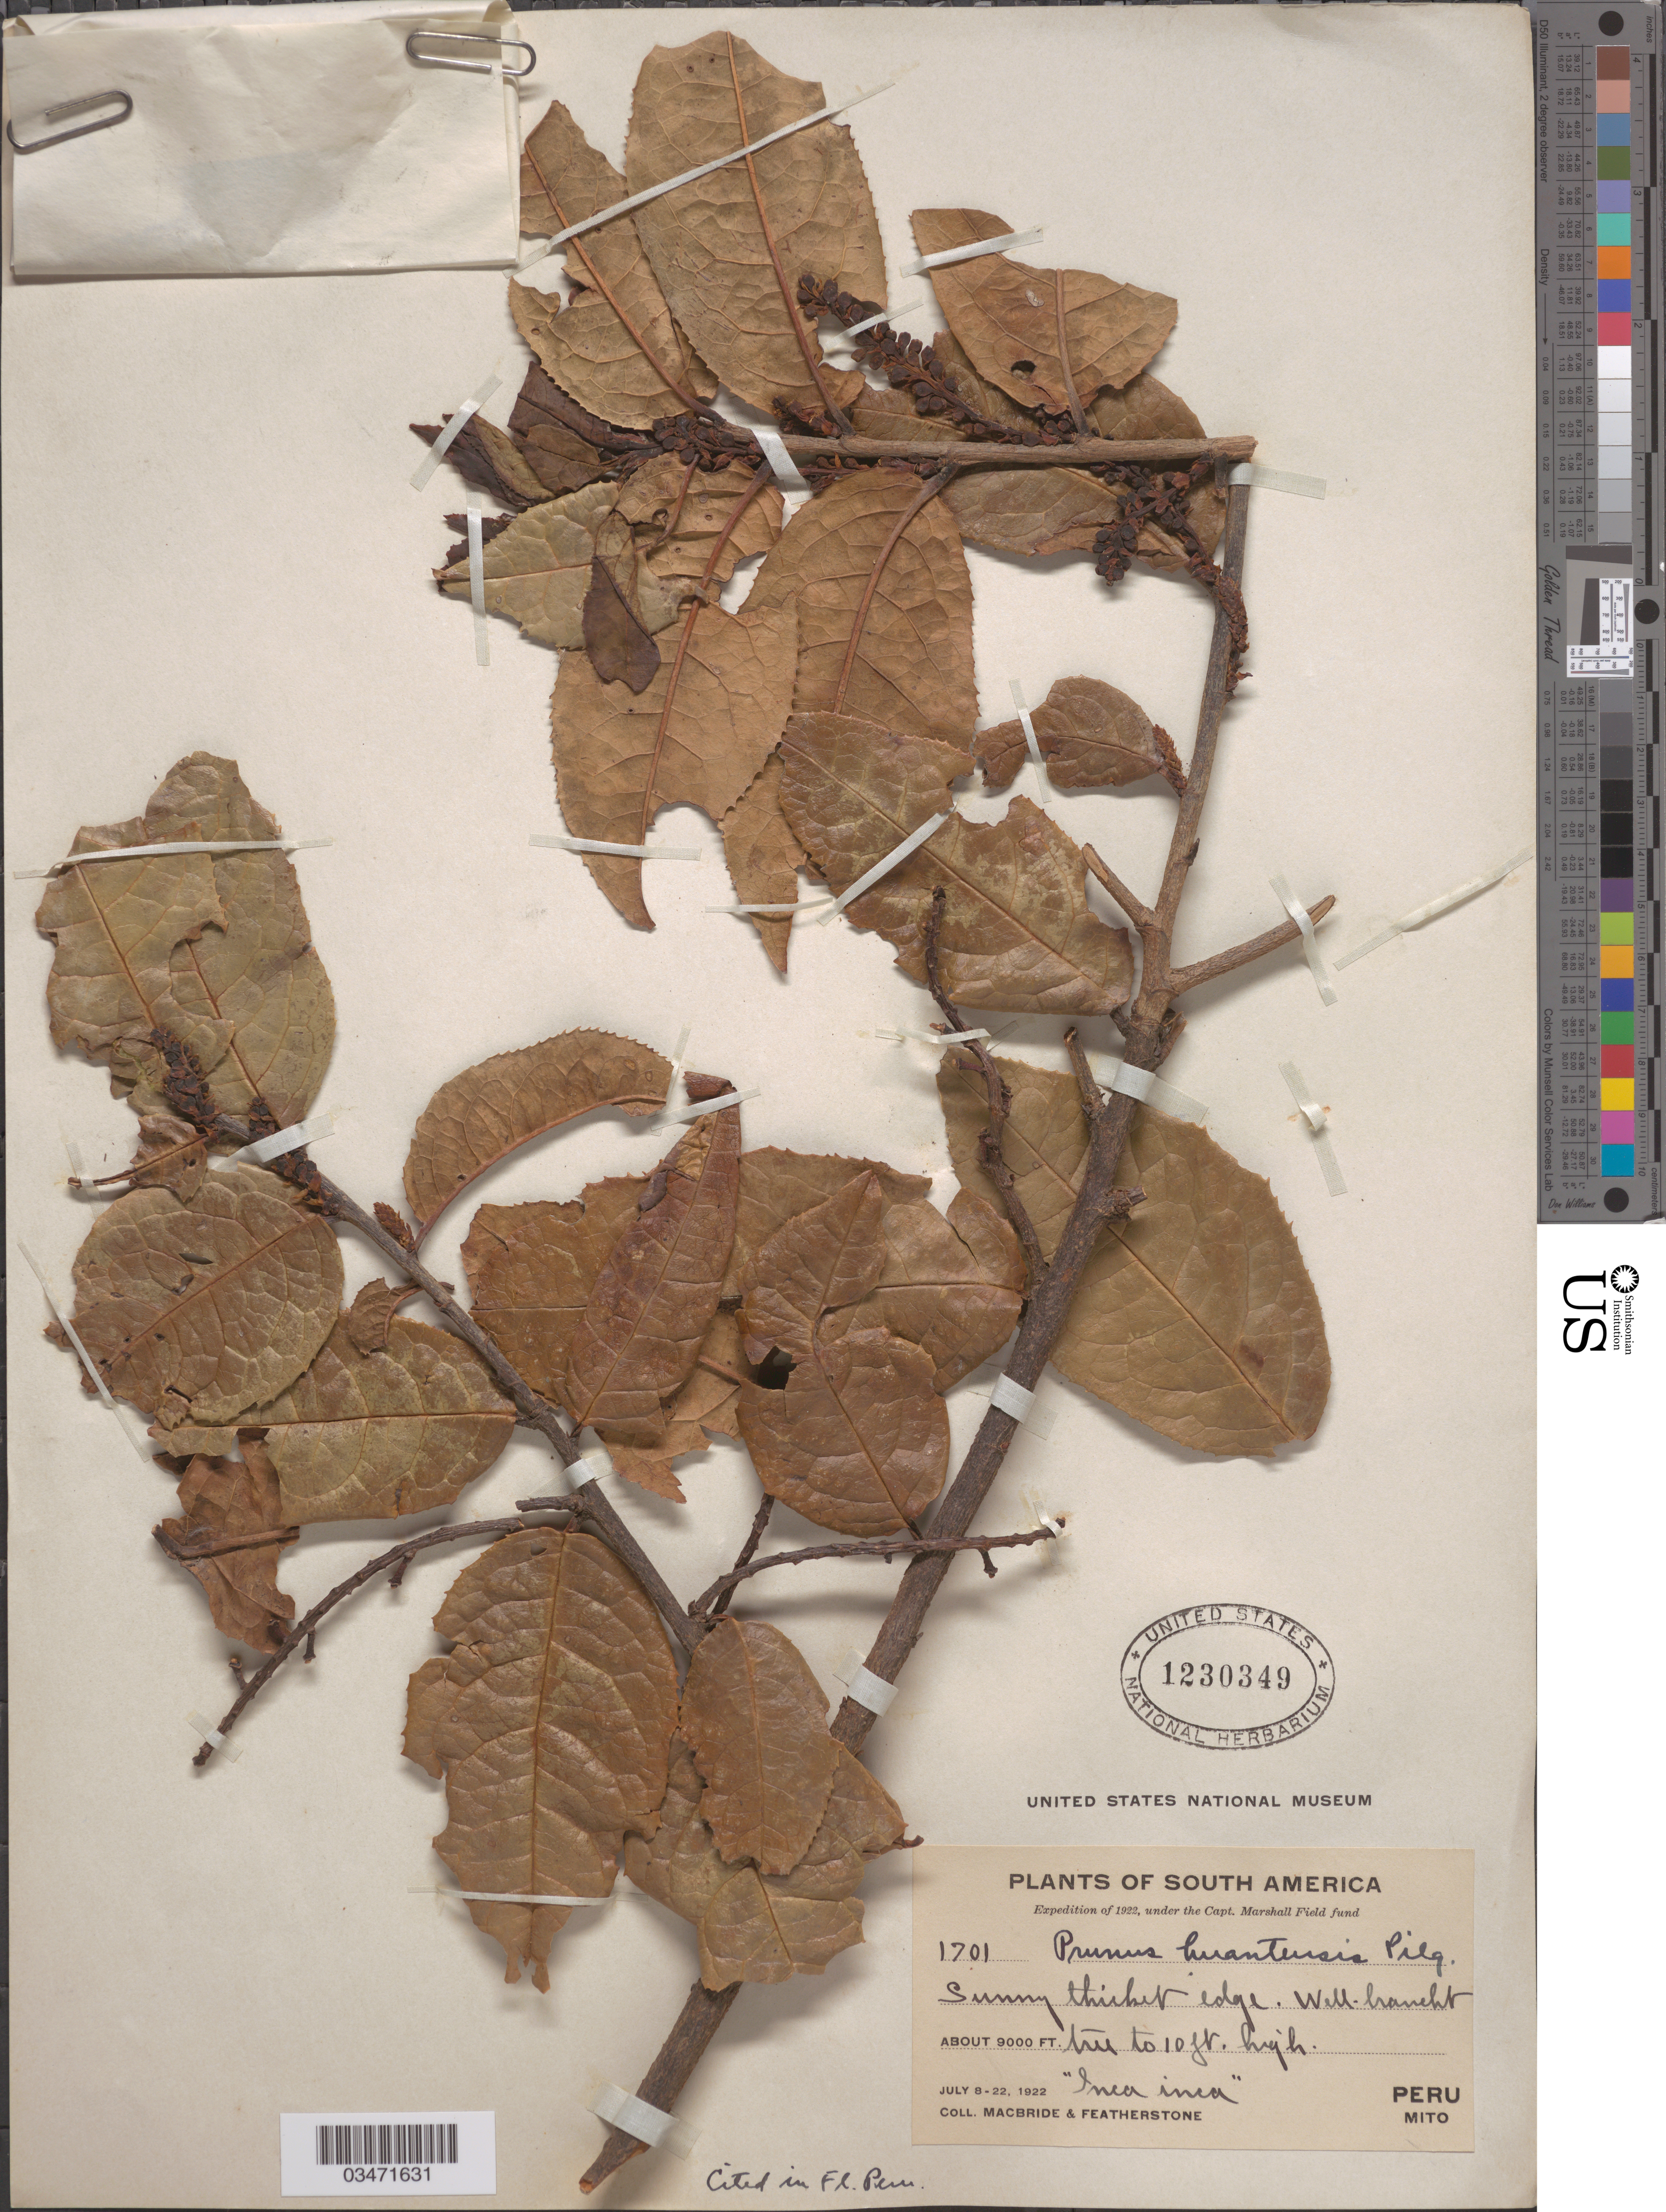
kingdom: Plantae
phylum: Tracheophyta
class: Magnoliopsida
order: Rosales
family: Rosaceae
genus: Prunus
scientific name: Prunus huantensis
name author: Pilg.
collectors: J. F. Macbride & W. Featherstone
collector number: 1701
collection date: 1922-07-08/1922-07-22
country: Peru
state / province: Junín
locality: Mito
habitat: Sunny thicket edge. Well-brancht [branched]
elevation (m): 2743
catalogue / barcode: US 1230349